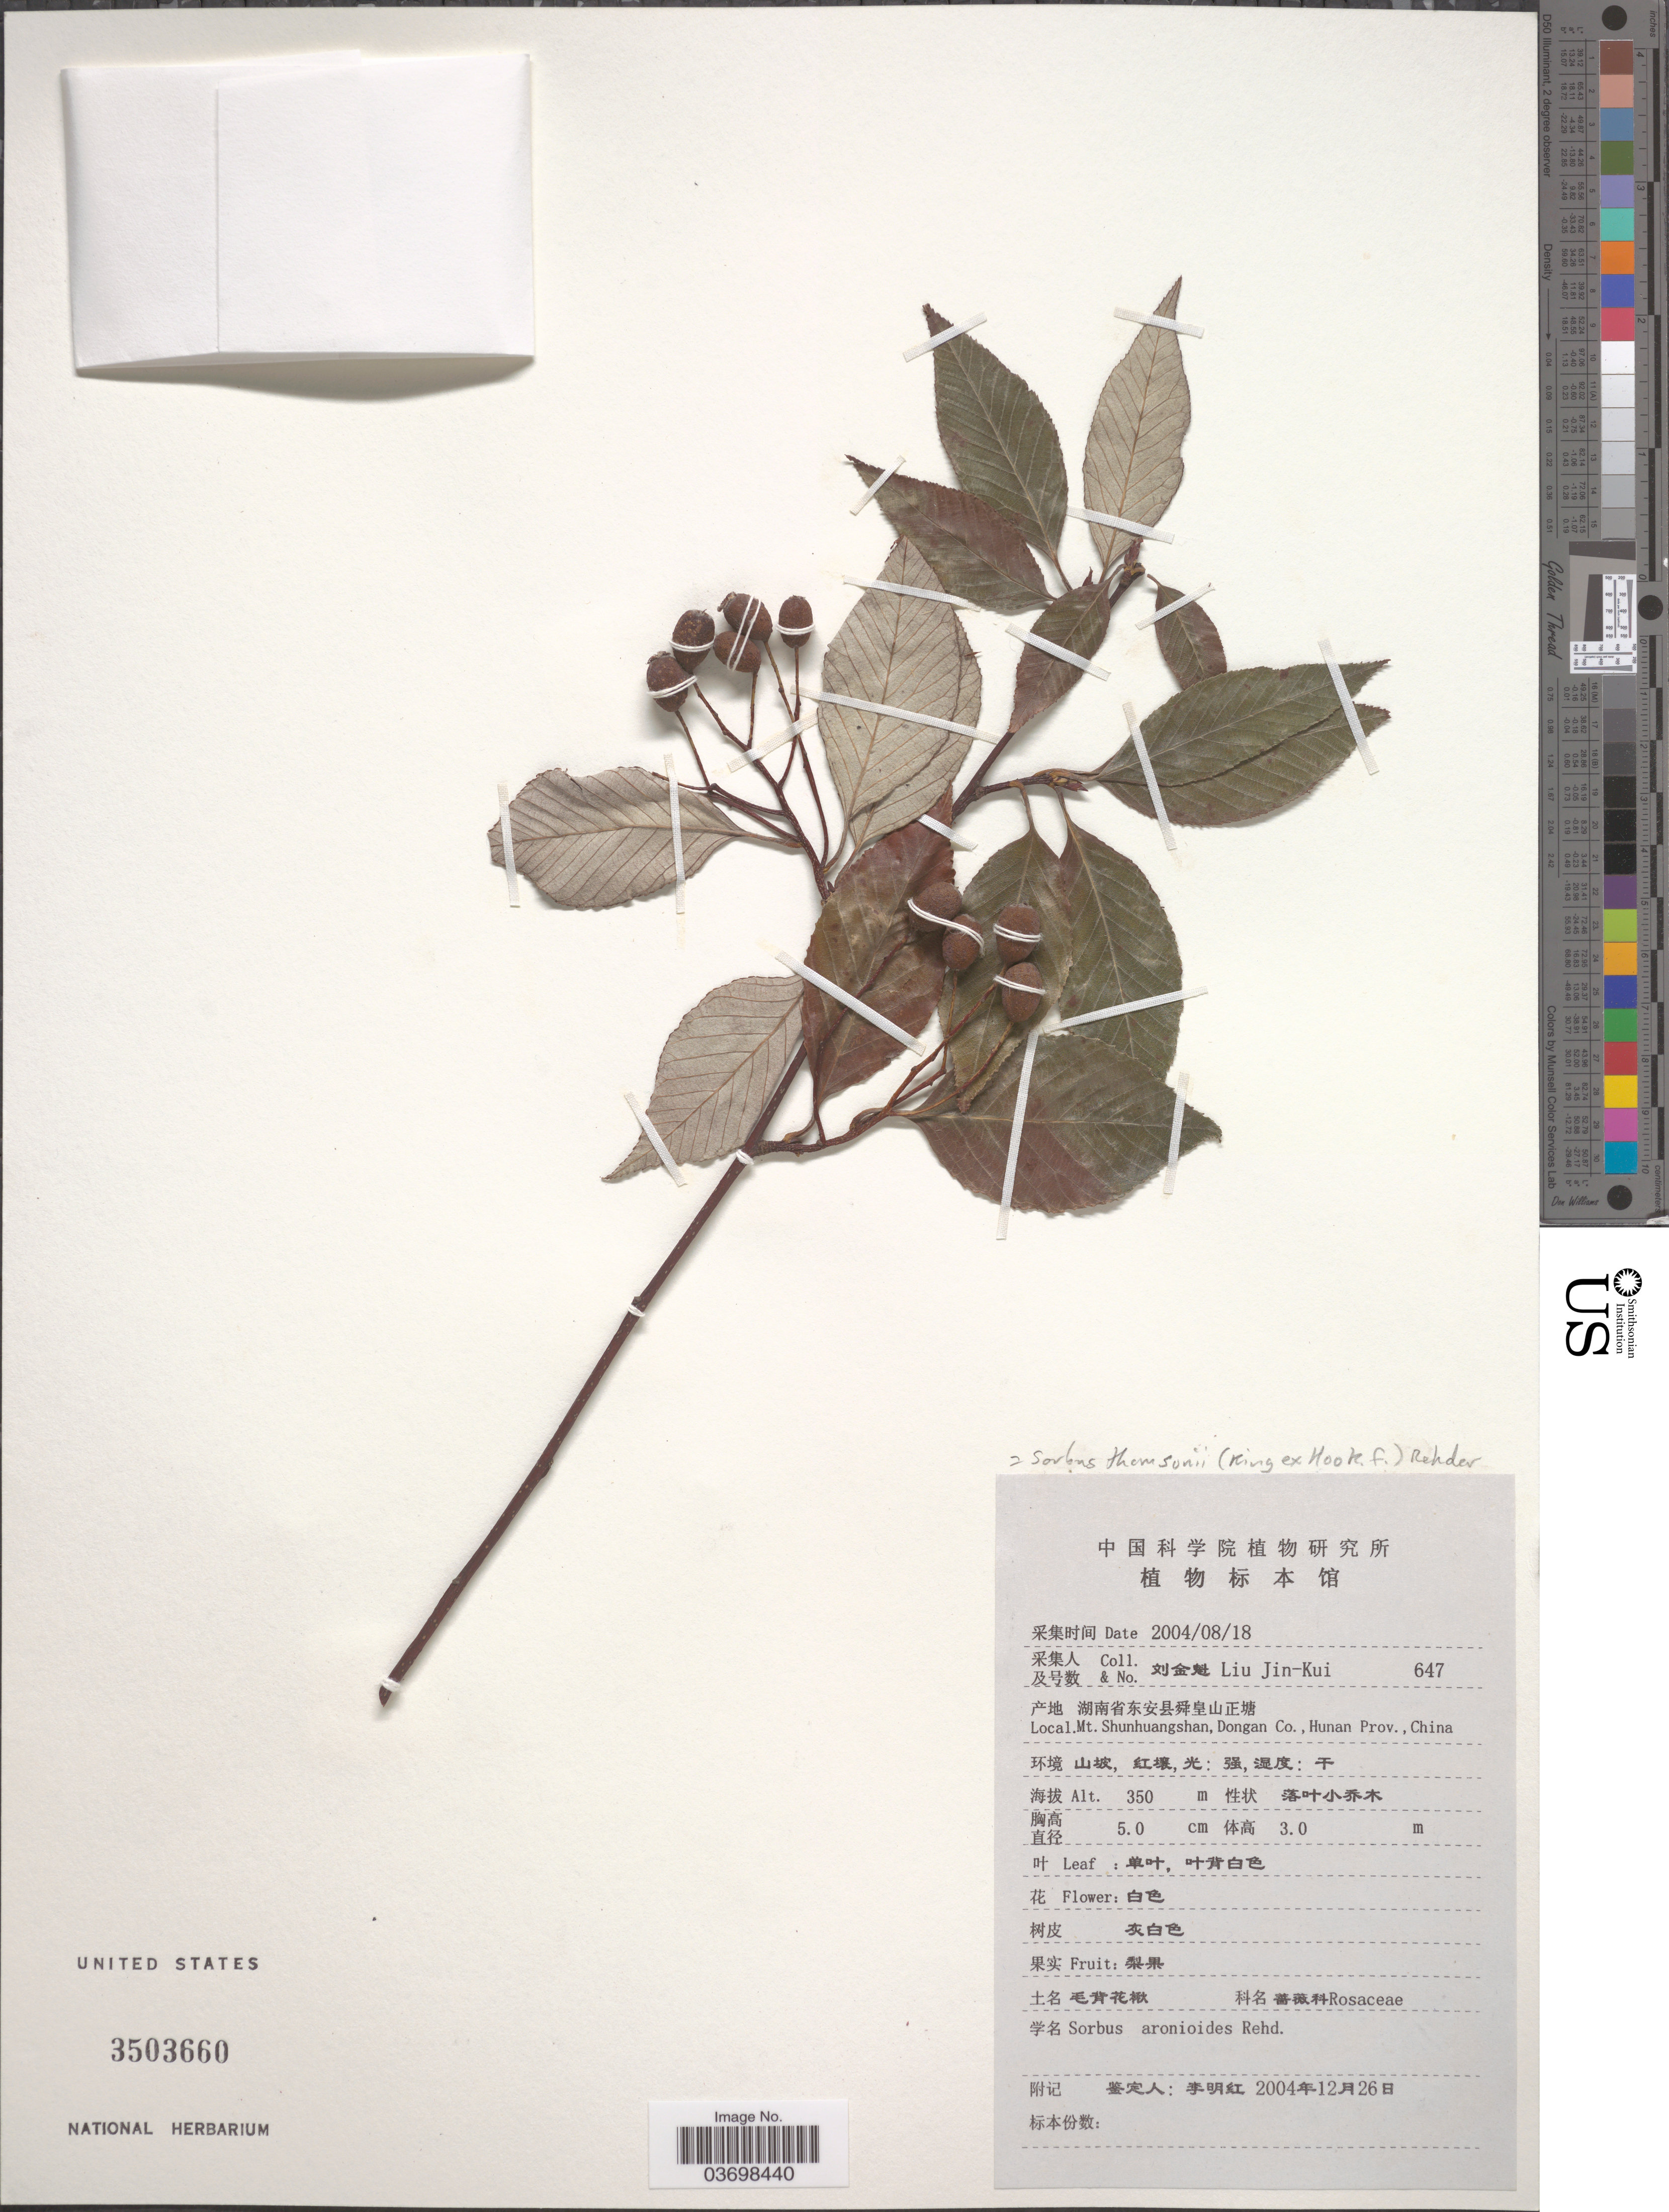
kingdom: Plantae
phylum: Tracheophyta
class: Magnoliopsida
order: Rosales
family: Rosaceae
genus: Sorbus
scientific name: Sorbus thomsonii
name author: (King ex Hook. f.) Rehder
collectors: Liu Jin-Kui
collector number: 647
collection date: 2004-08-18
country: China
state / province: Hunan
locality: Mt. Shunhuangshan, Dongan Co.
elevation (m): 350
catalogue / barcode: US 3503660